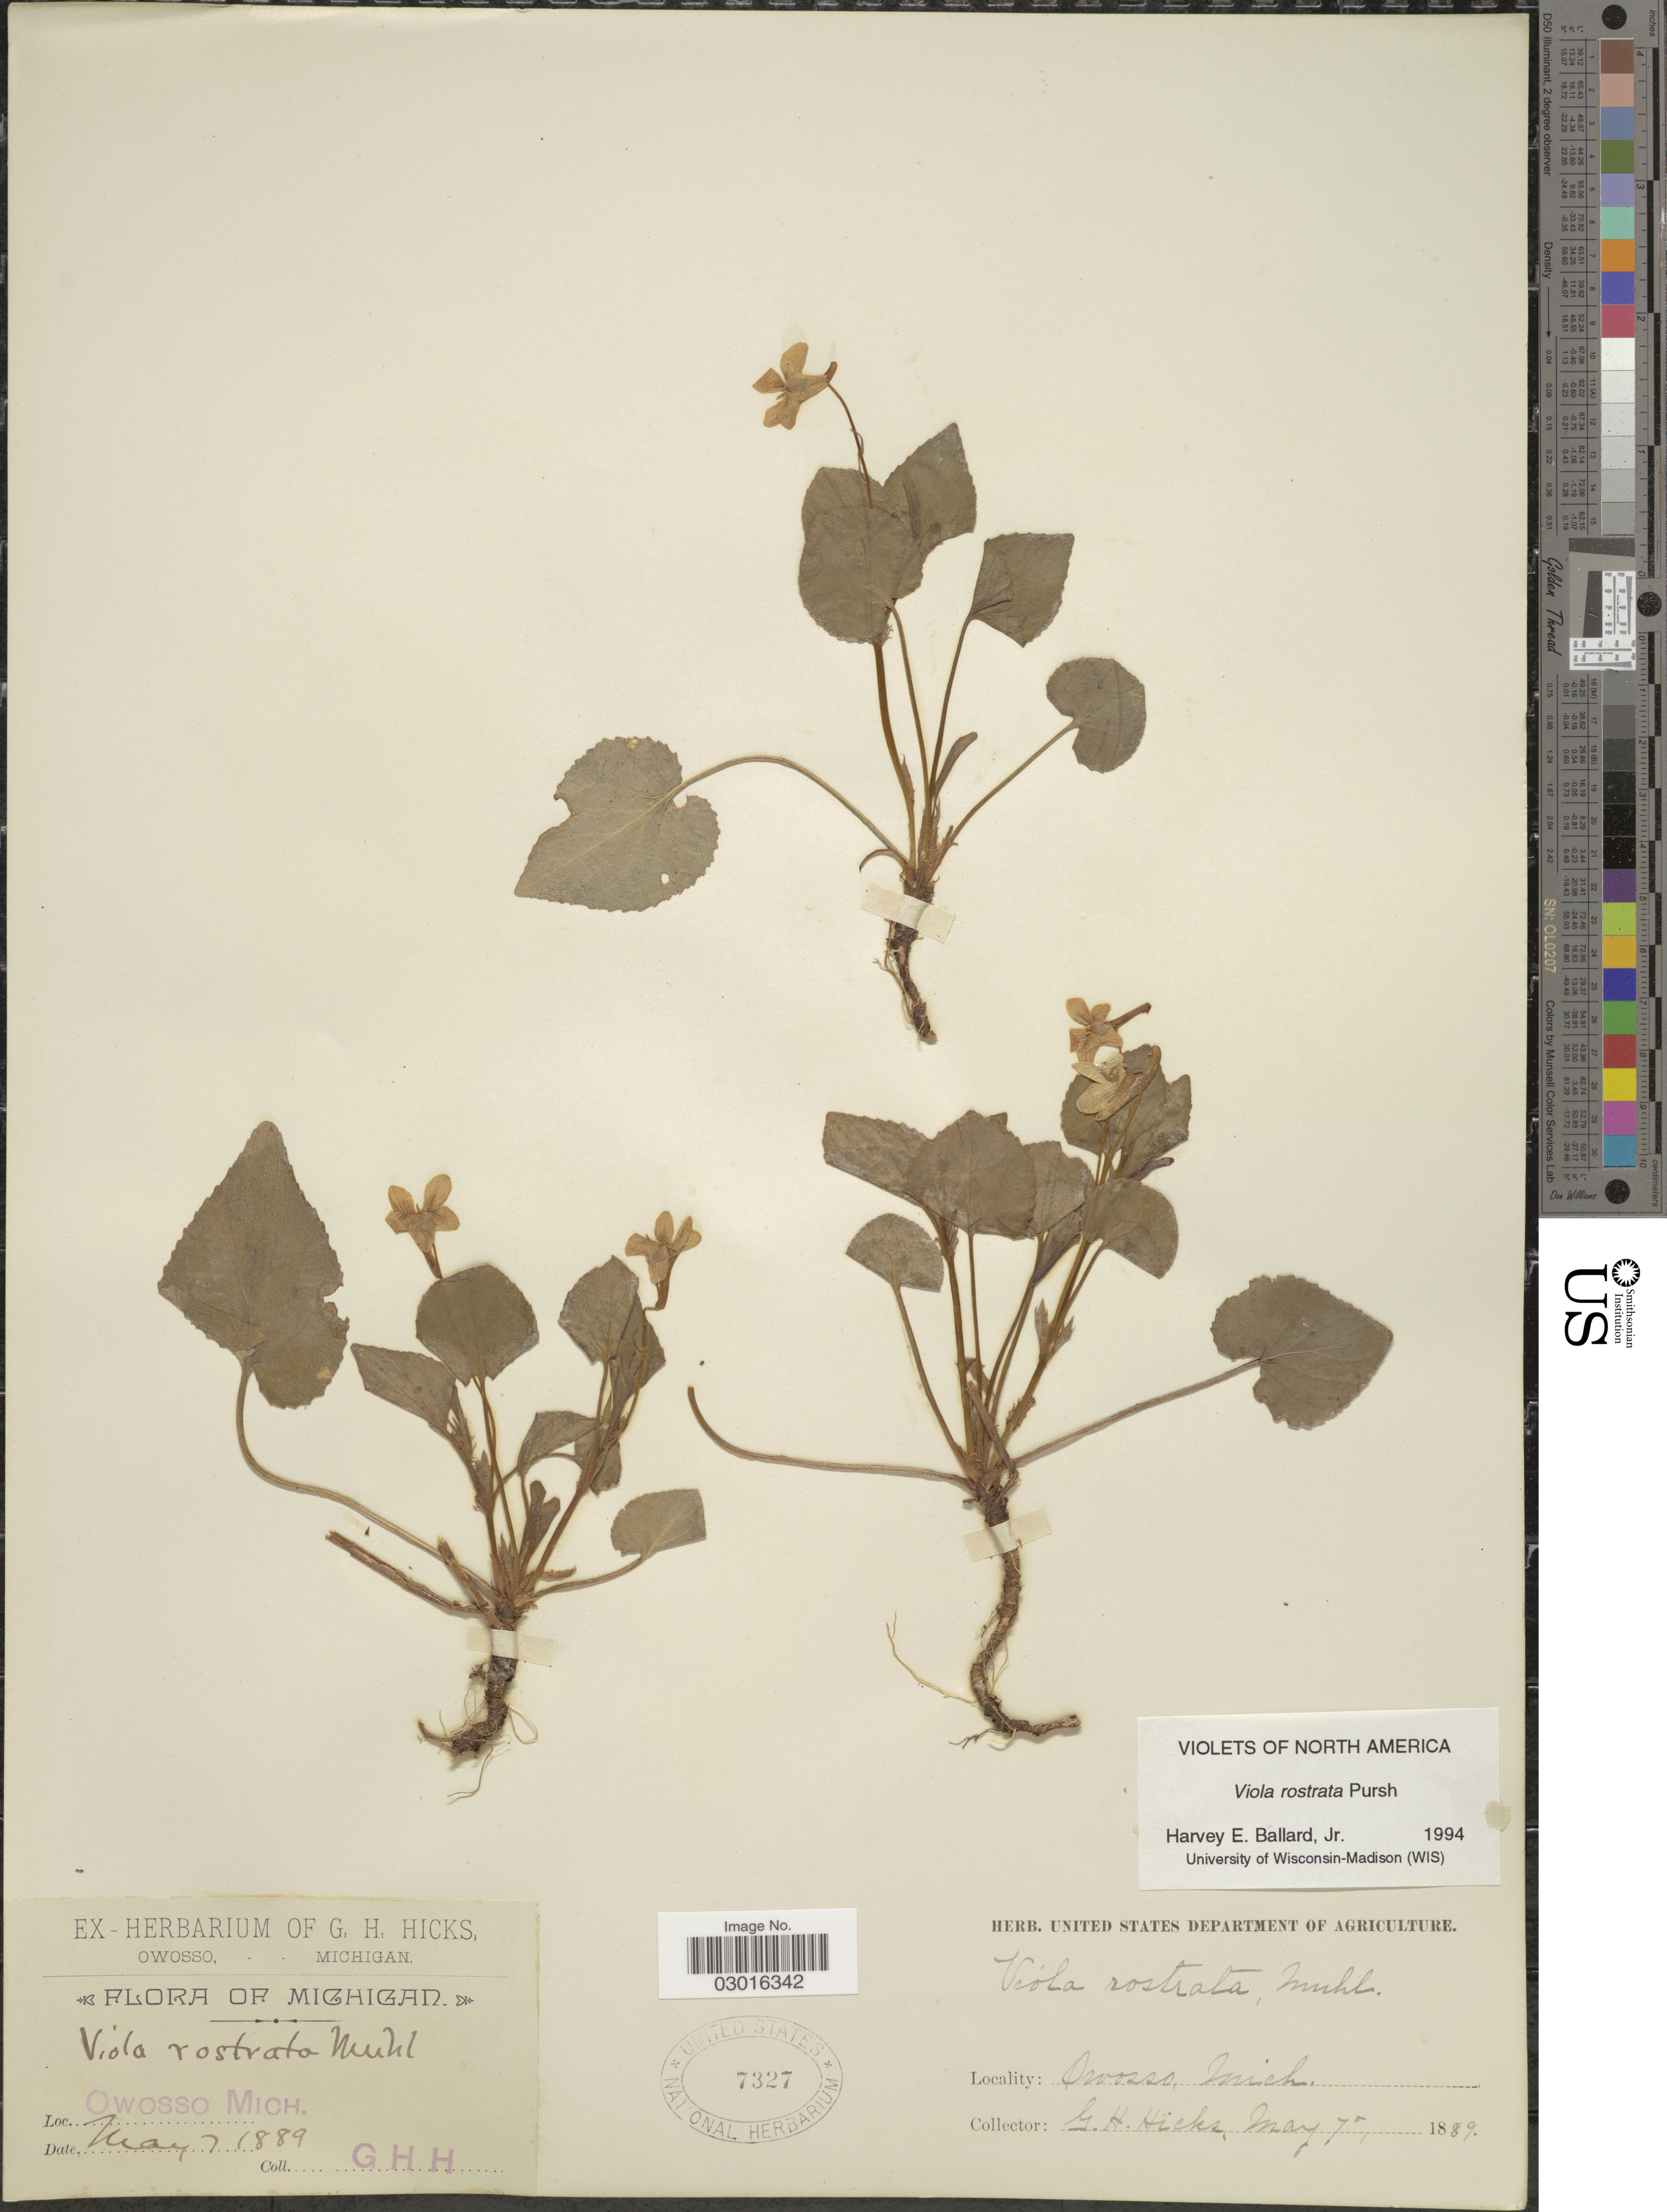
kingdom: Plantae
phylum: Tracheophyta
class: Magnoliopsida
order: Malpighiales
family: Violaceae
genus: Viola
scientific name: Viola rostrata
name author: Pursh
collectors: G. Hicks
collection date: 1889-05-07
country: United States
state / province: Michigan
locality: Owosso.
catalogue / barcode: US 7327